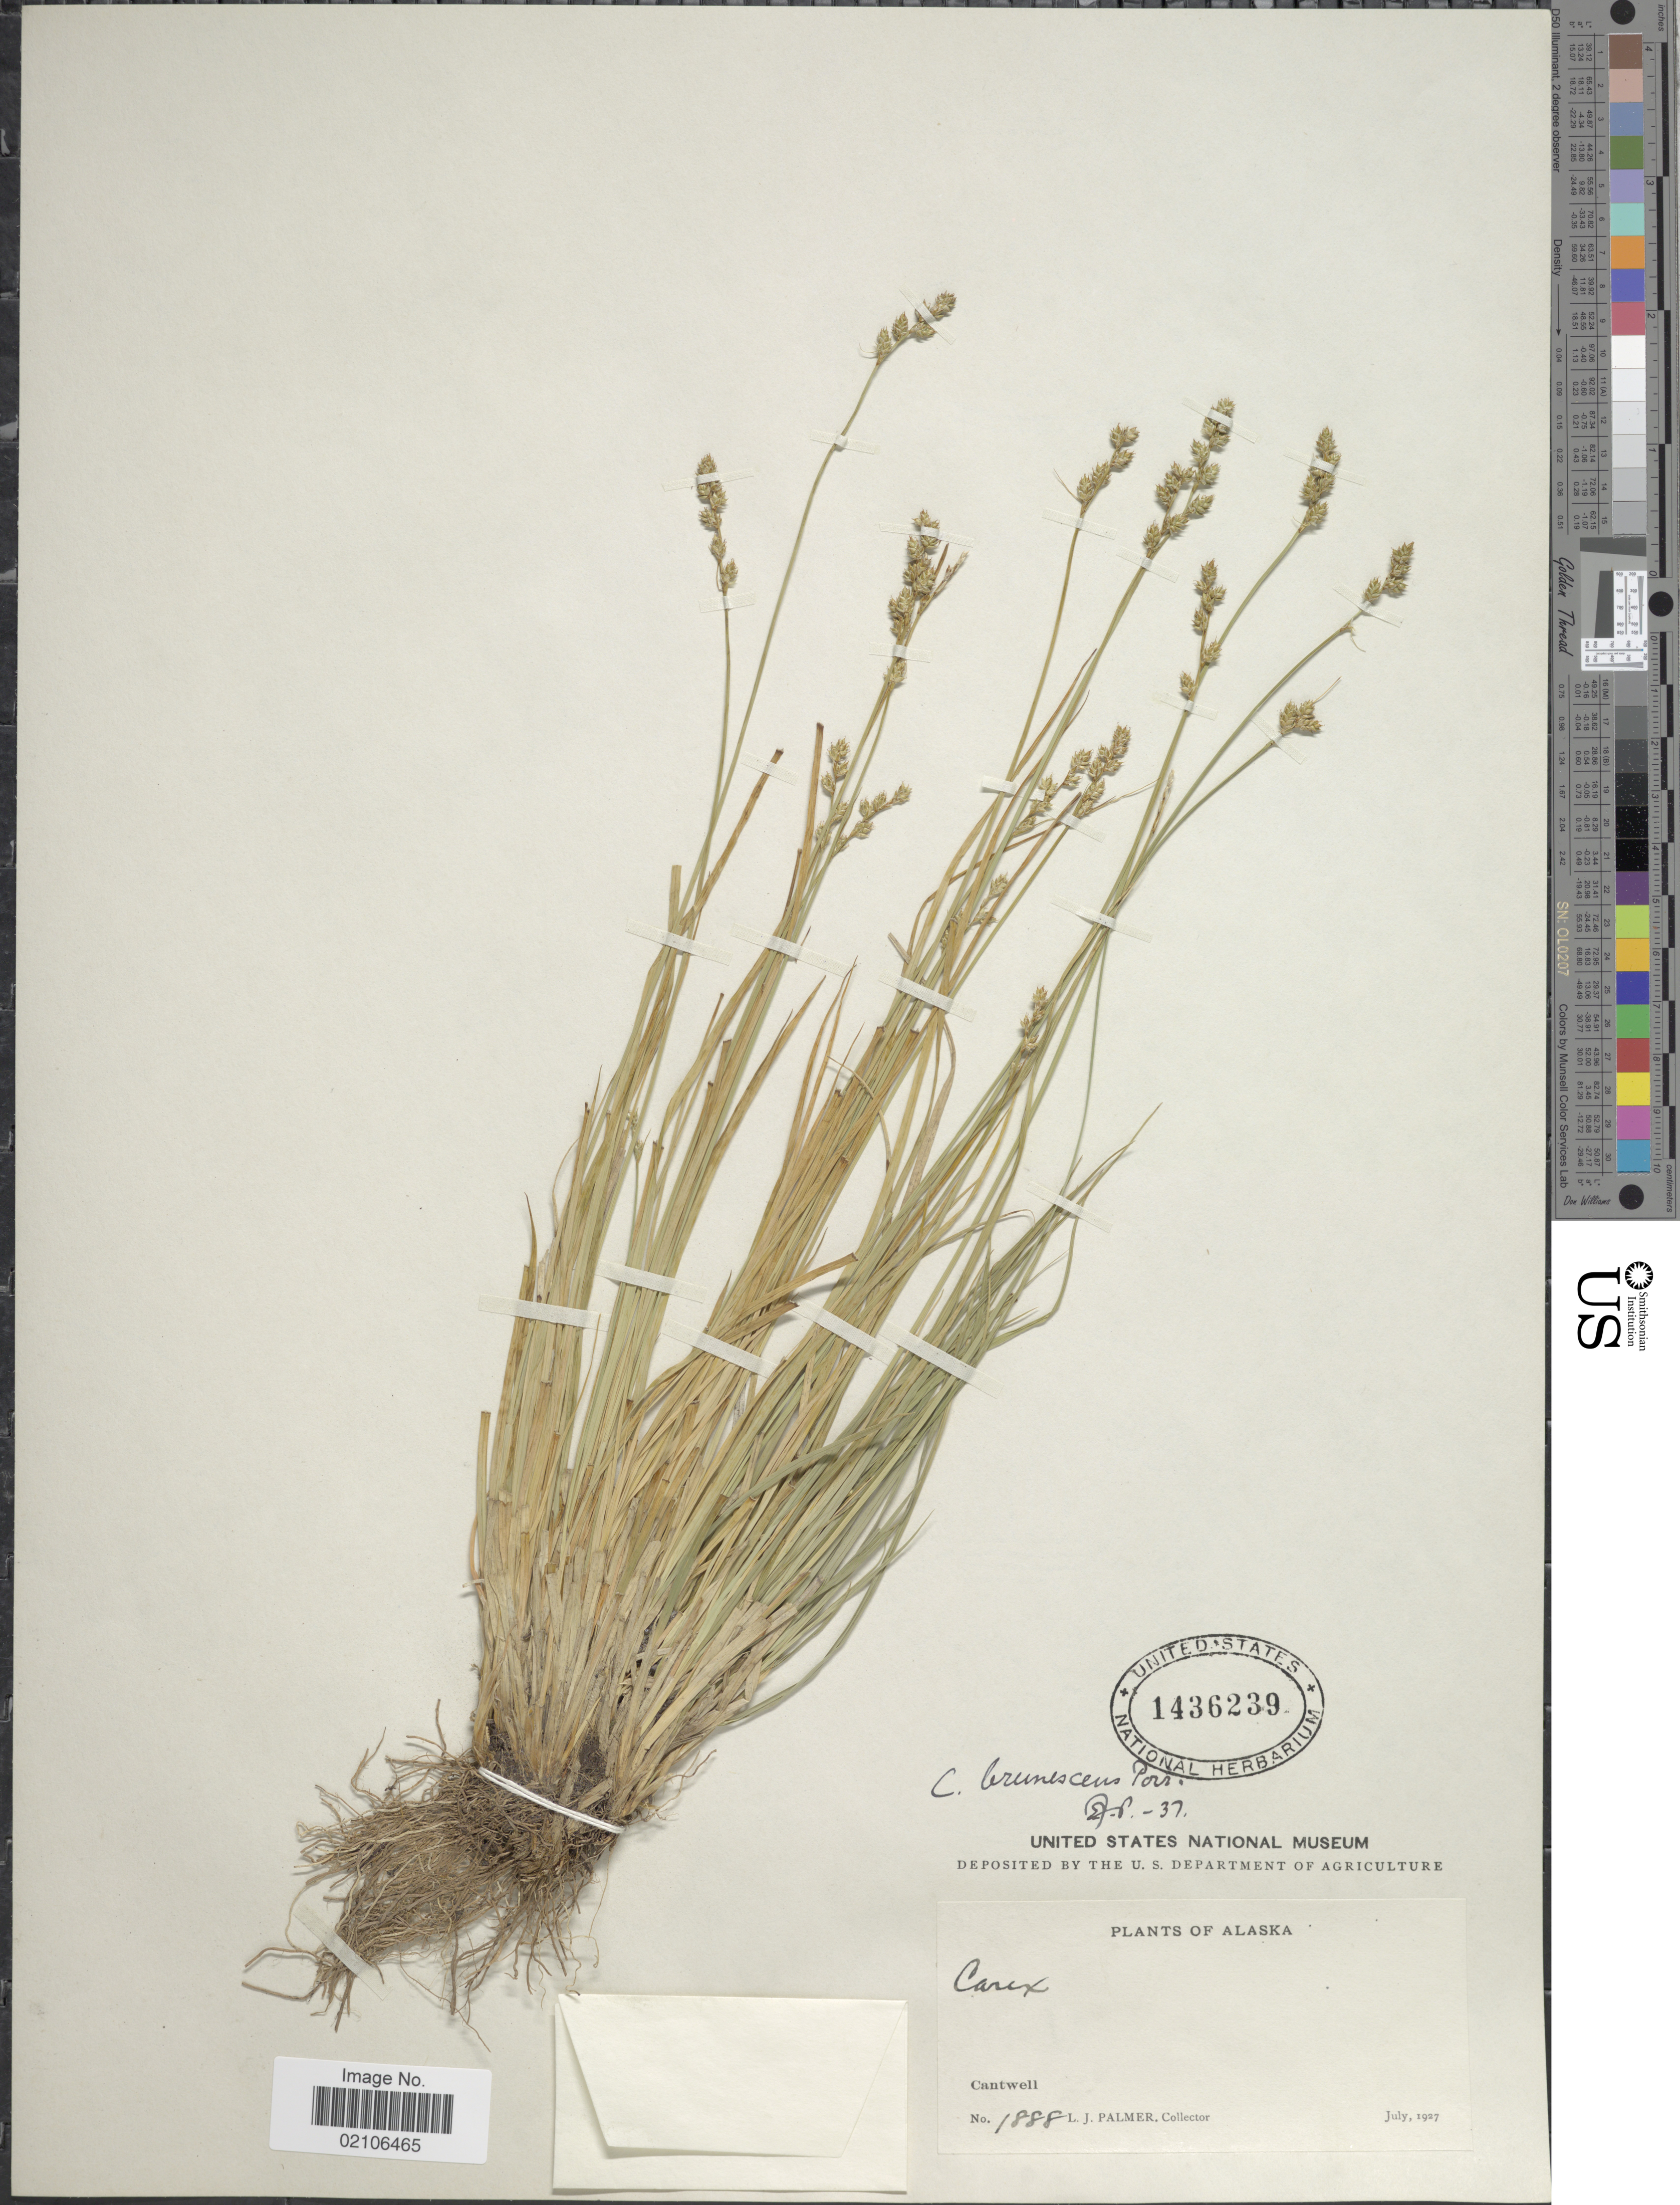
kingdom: Plantae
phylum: Tracheophyta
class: Liliopsida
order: Poales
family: Cyperaceae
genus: Carex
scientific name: Carex brunnescens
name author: (Pers.) Poir.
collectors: L. J. Palmer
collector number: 1888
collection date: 1927-07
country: United States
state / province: Alaska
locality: Cantwell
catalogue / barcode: US 1436239